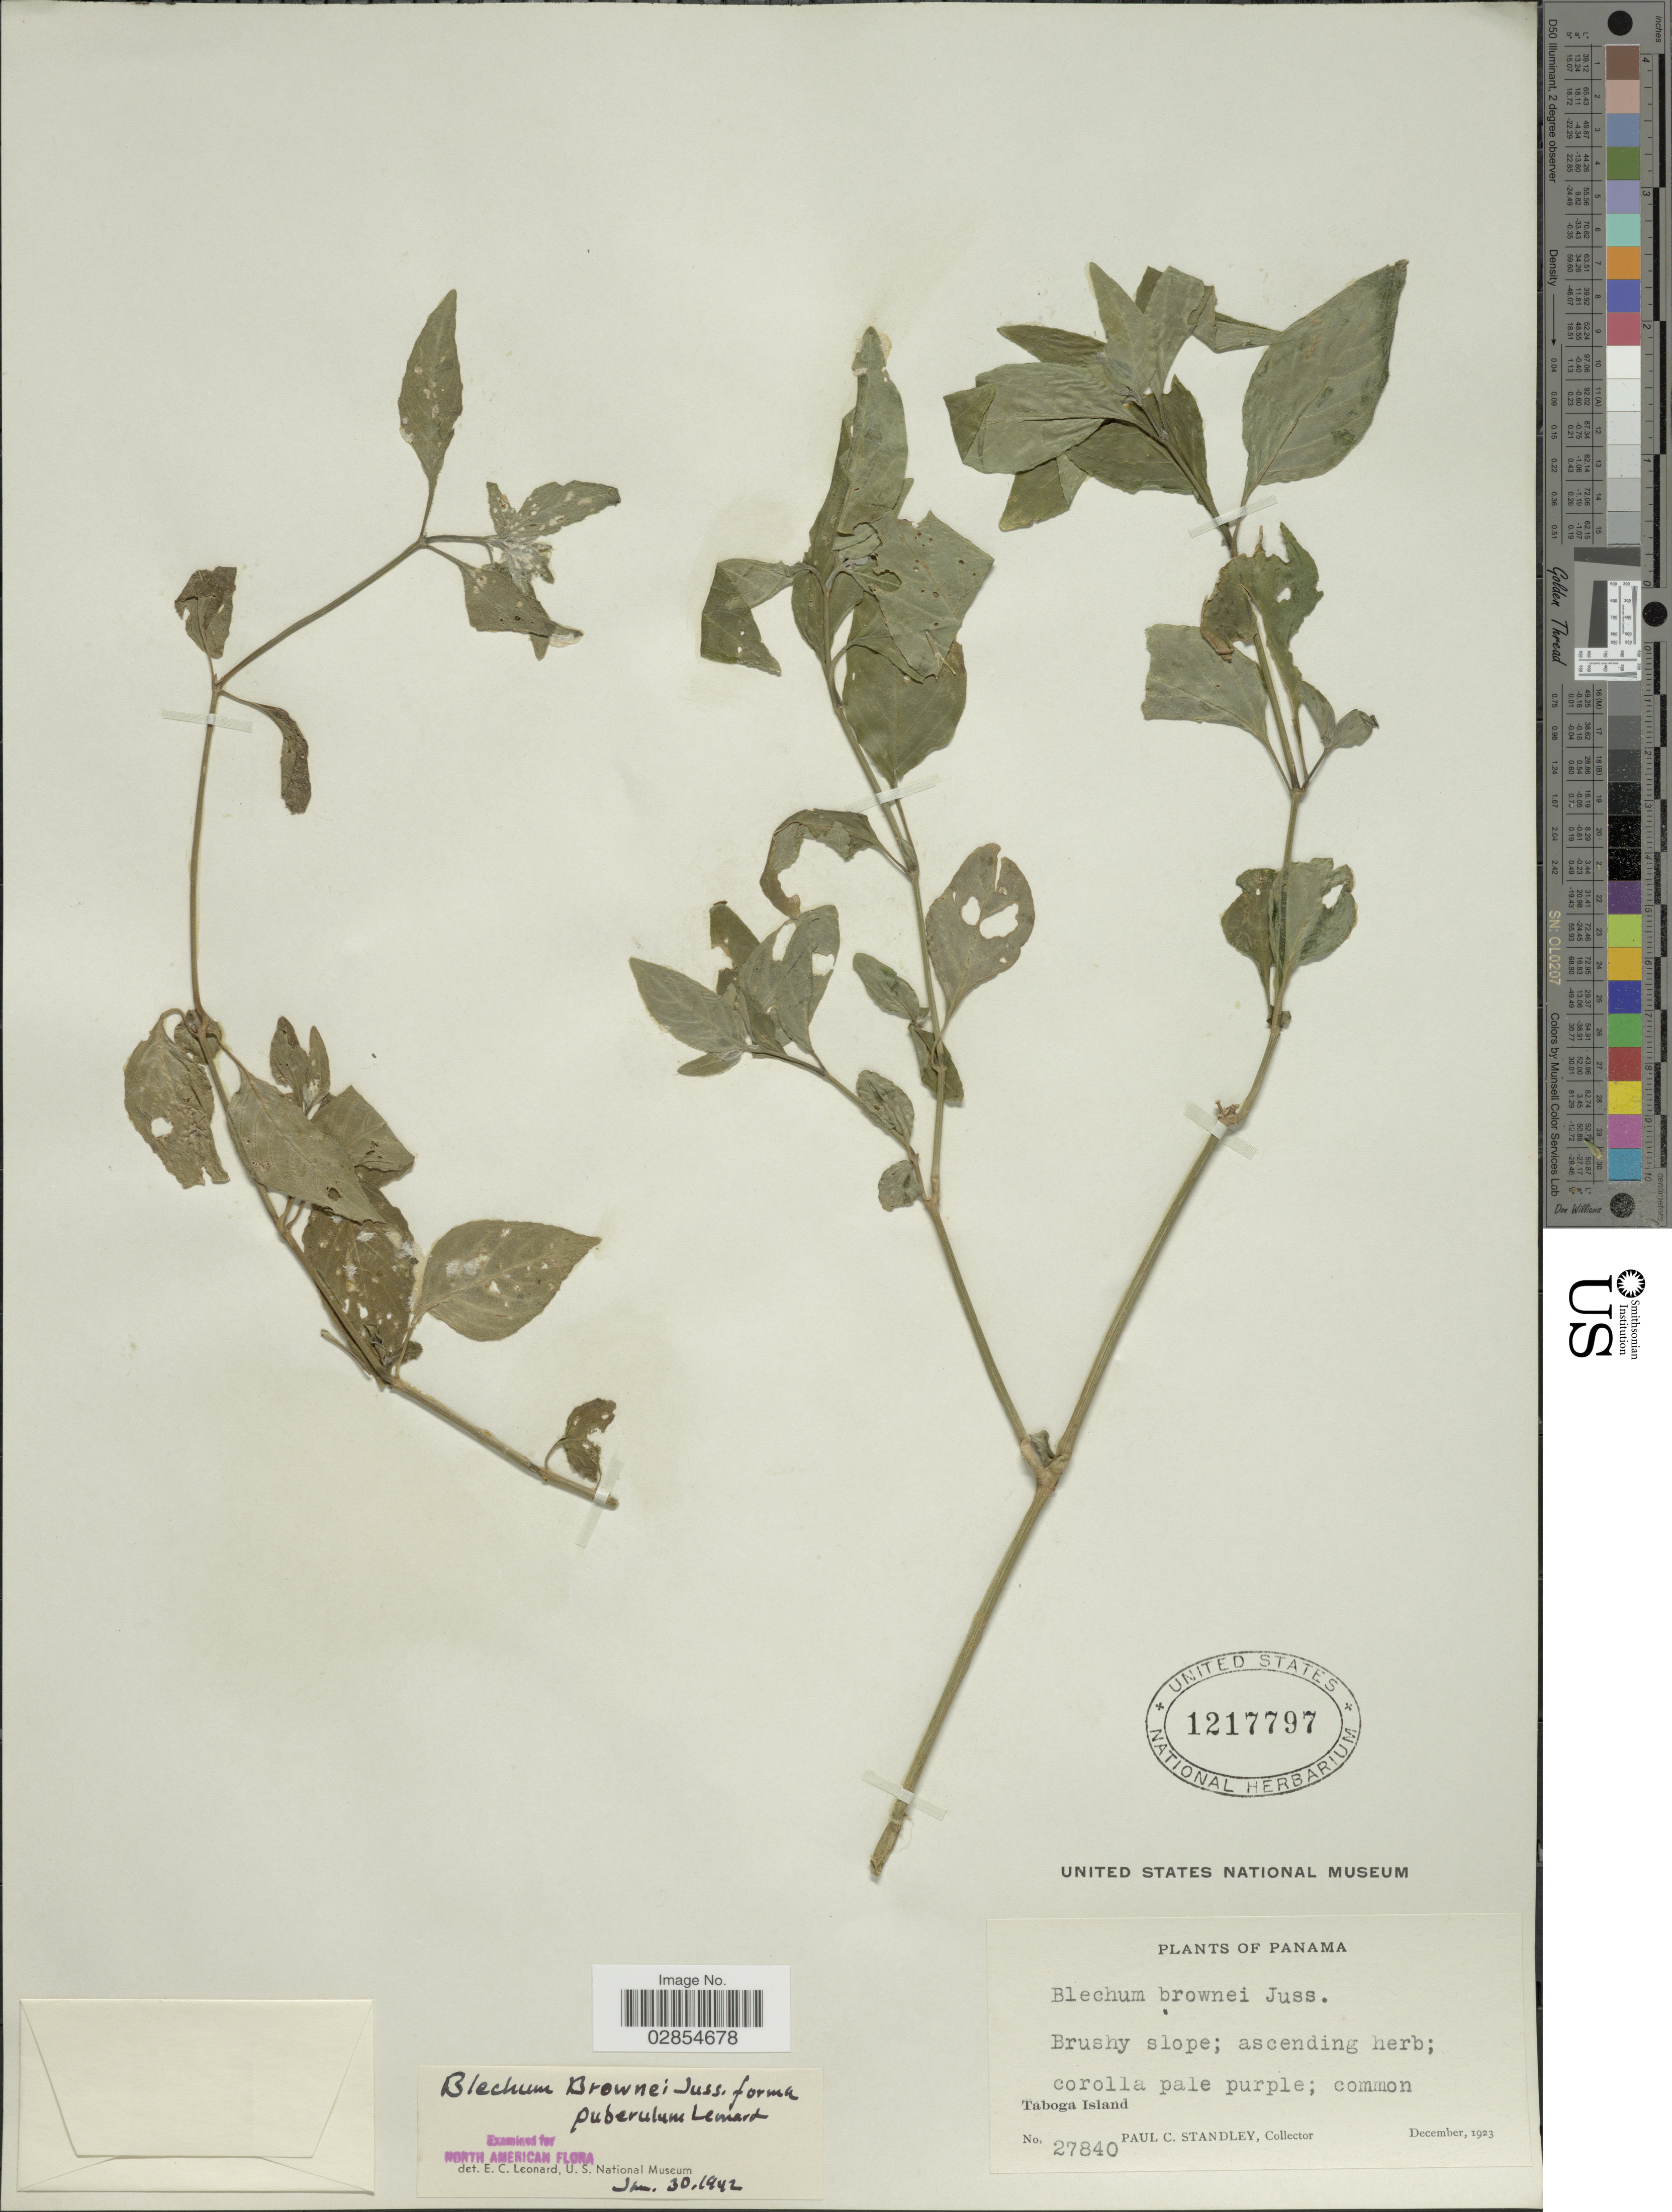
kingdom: Plantae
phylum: Tracheophyta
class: Magnoliopsida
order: Lamiales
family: Acanthaceae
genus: Blechum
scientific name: Blechum pyramidatum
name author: (Lam.) Urb.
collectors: P. C. Standley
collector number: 27840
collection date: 1923-12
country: Panama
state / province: Panamá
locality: Taboga Island.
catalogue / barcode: US 1217797